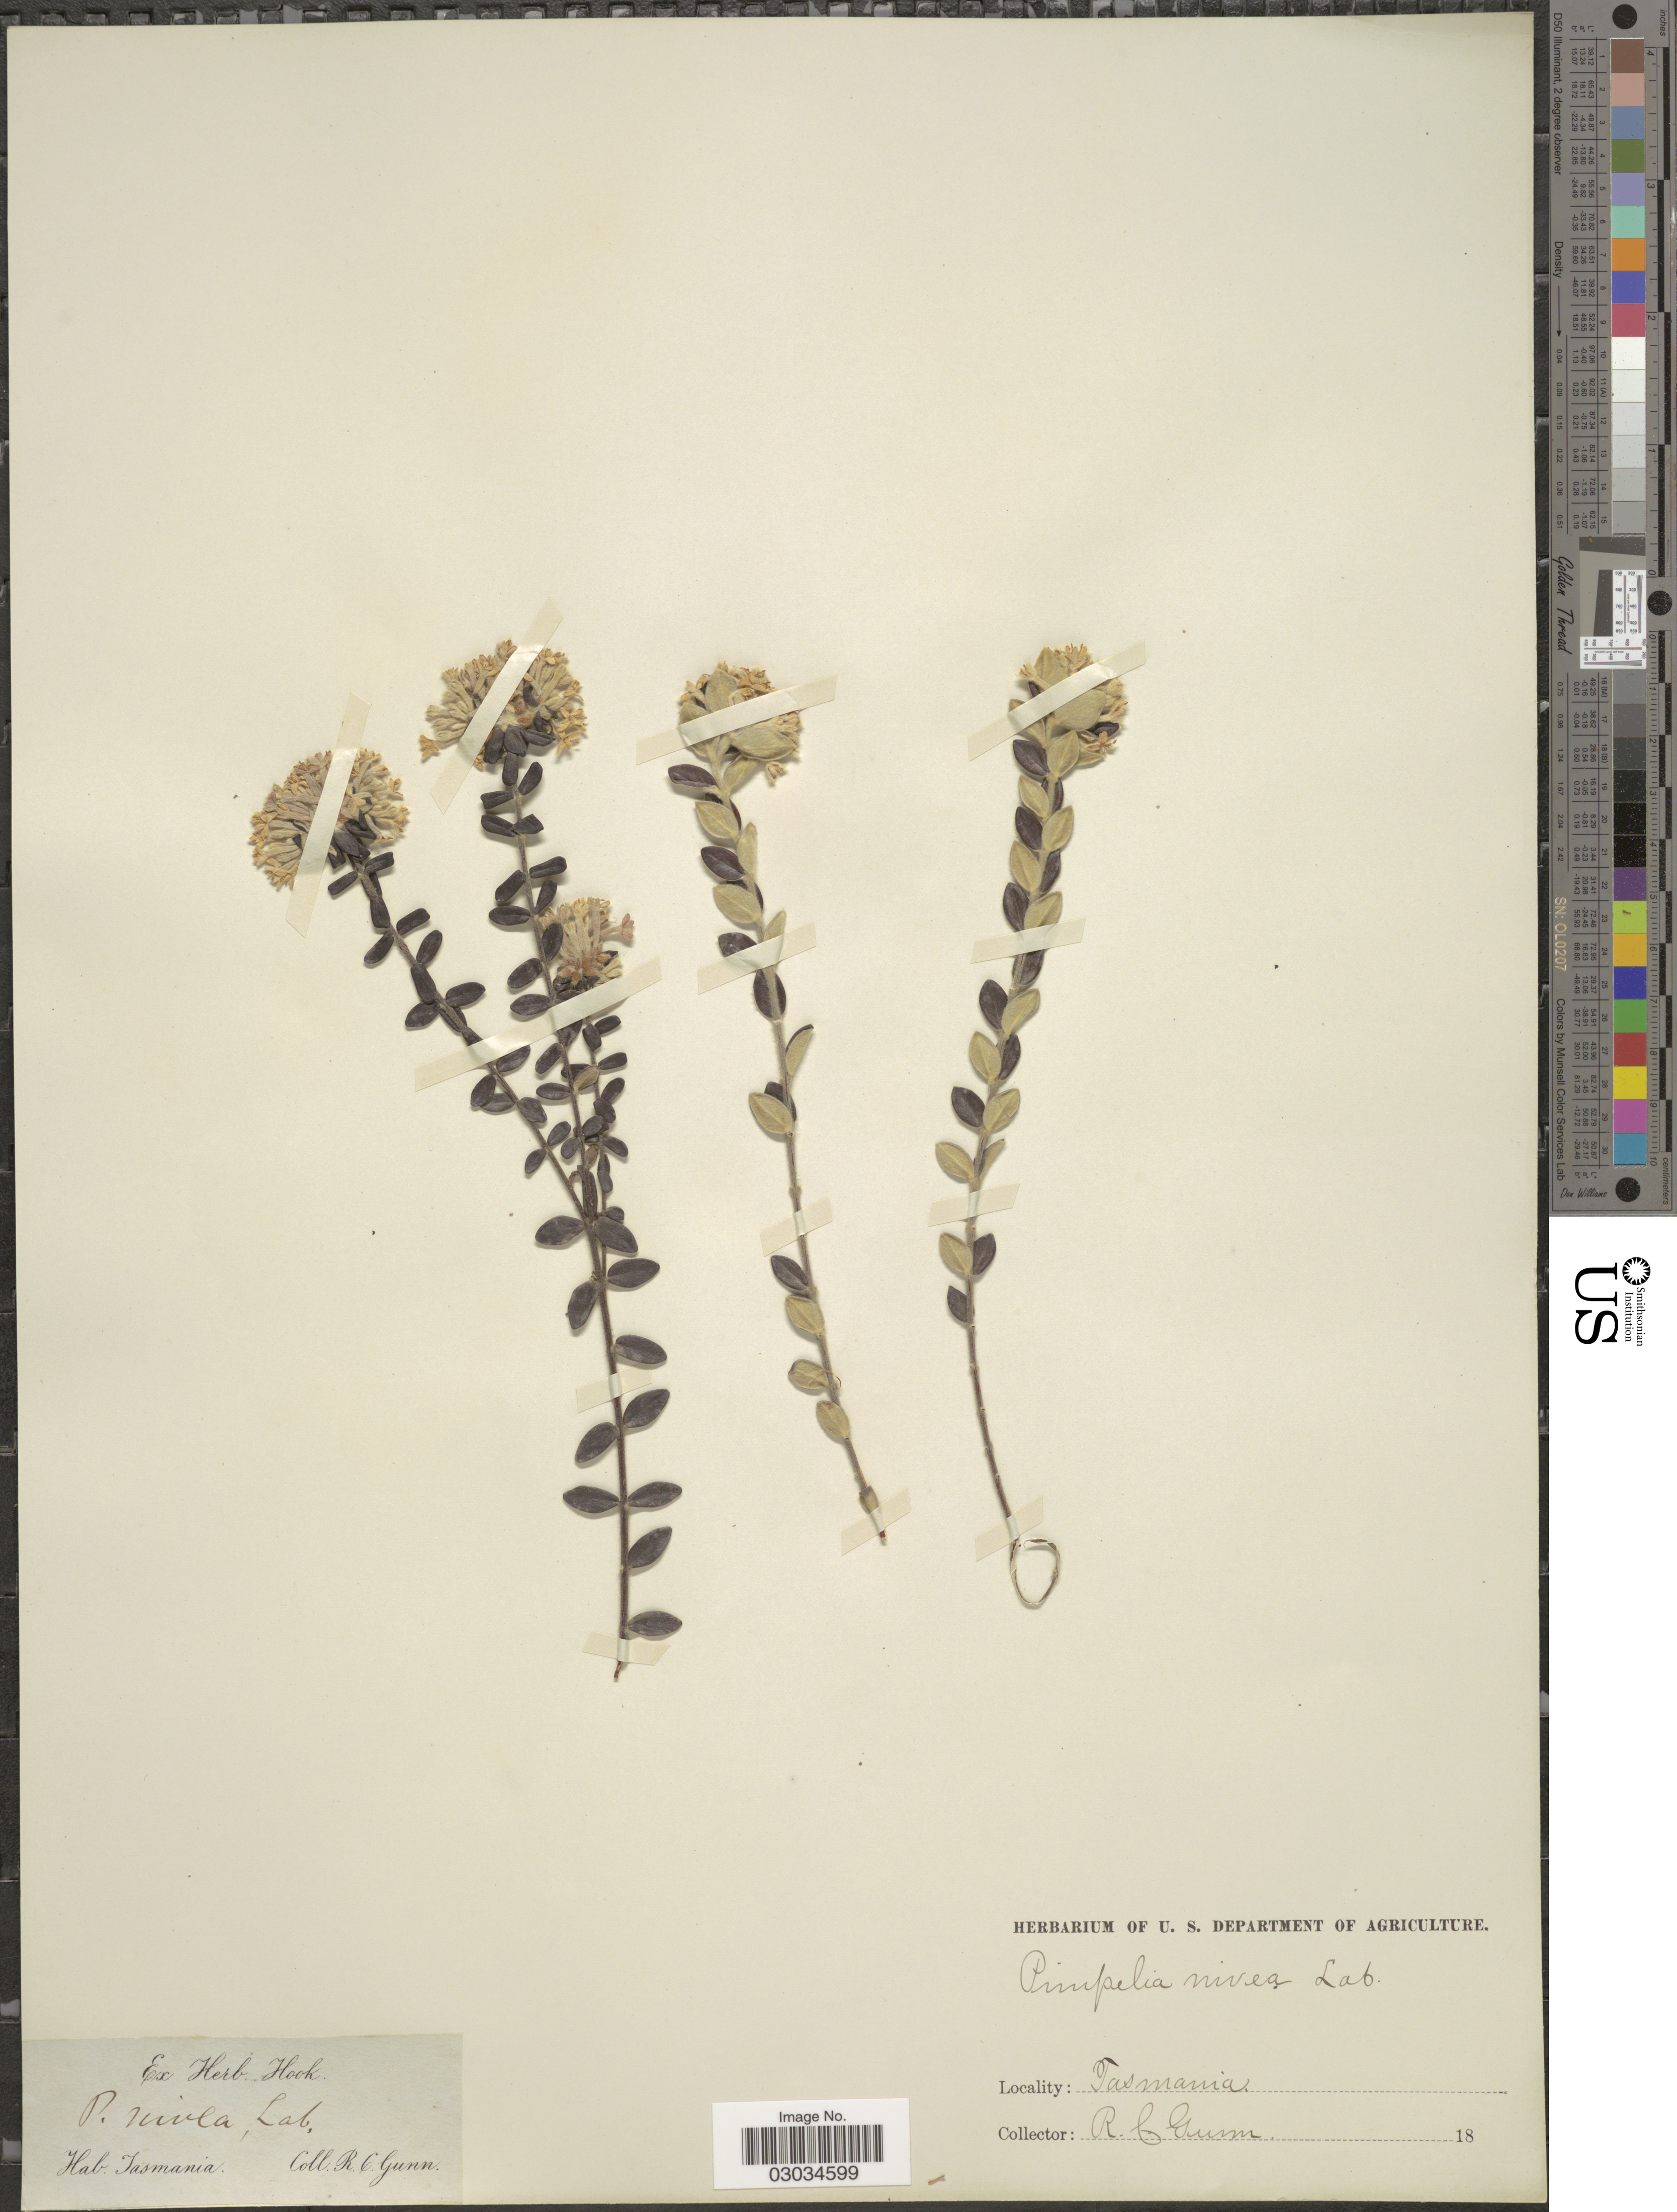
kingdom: Plantae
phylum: Tracheophyta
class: Magnoliopsida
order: Malvales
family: Thymelaeaceae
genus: Pimelea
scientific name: Pimelea nivea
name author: Labill.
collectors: R. Gunn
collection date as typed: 18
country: Australia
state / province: Tasmania